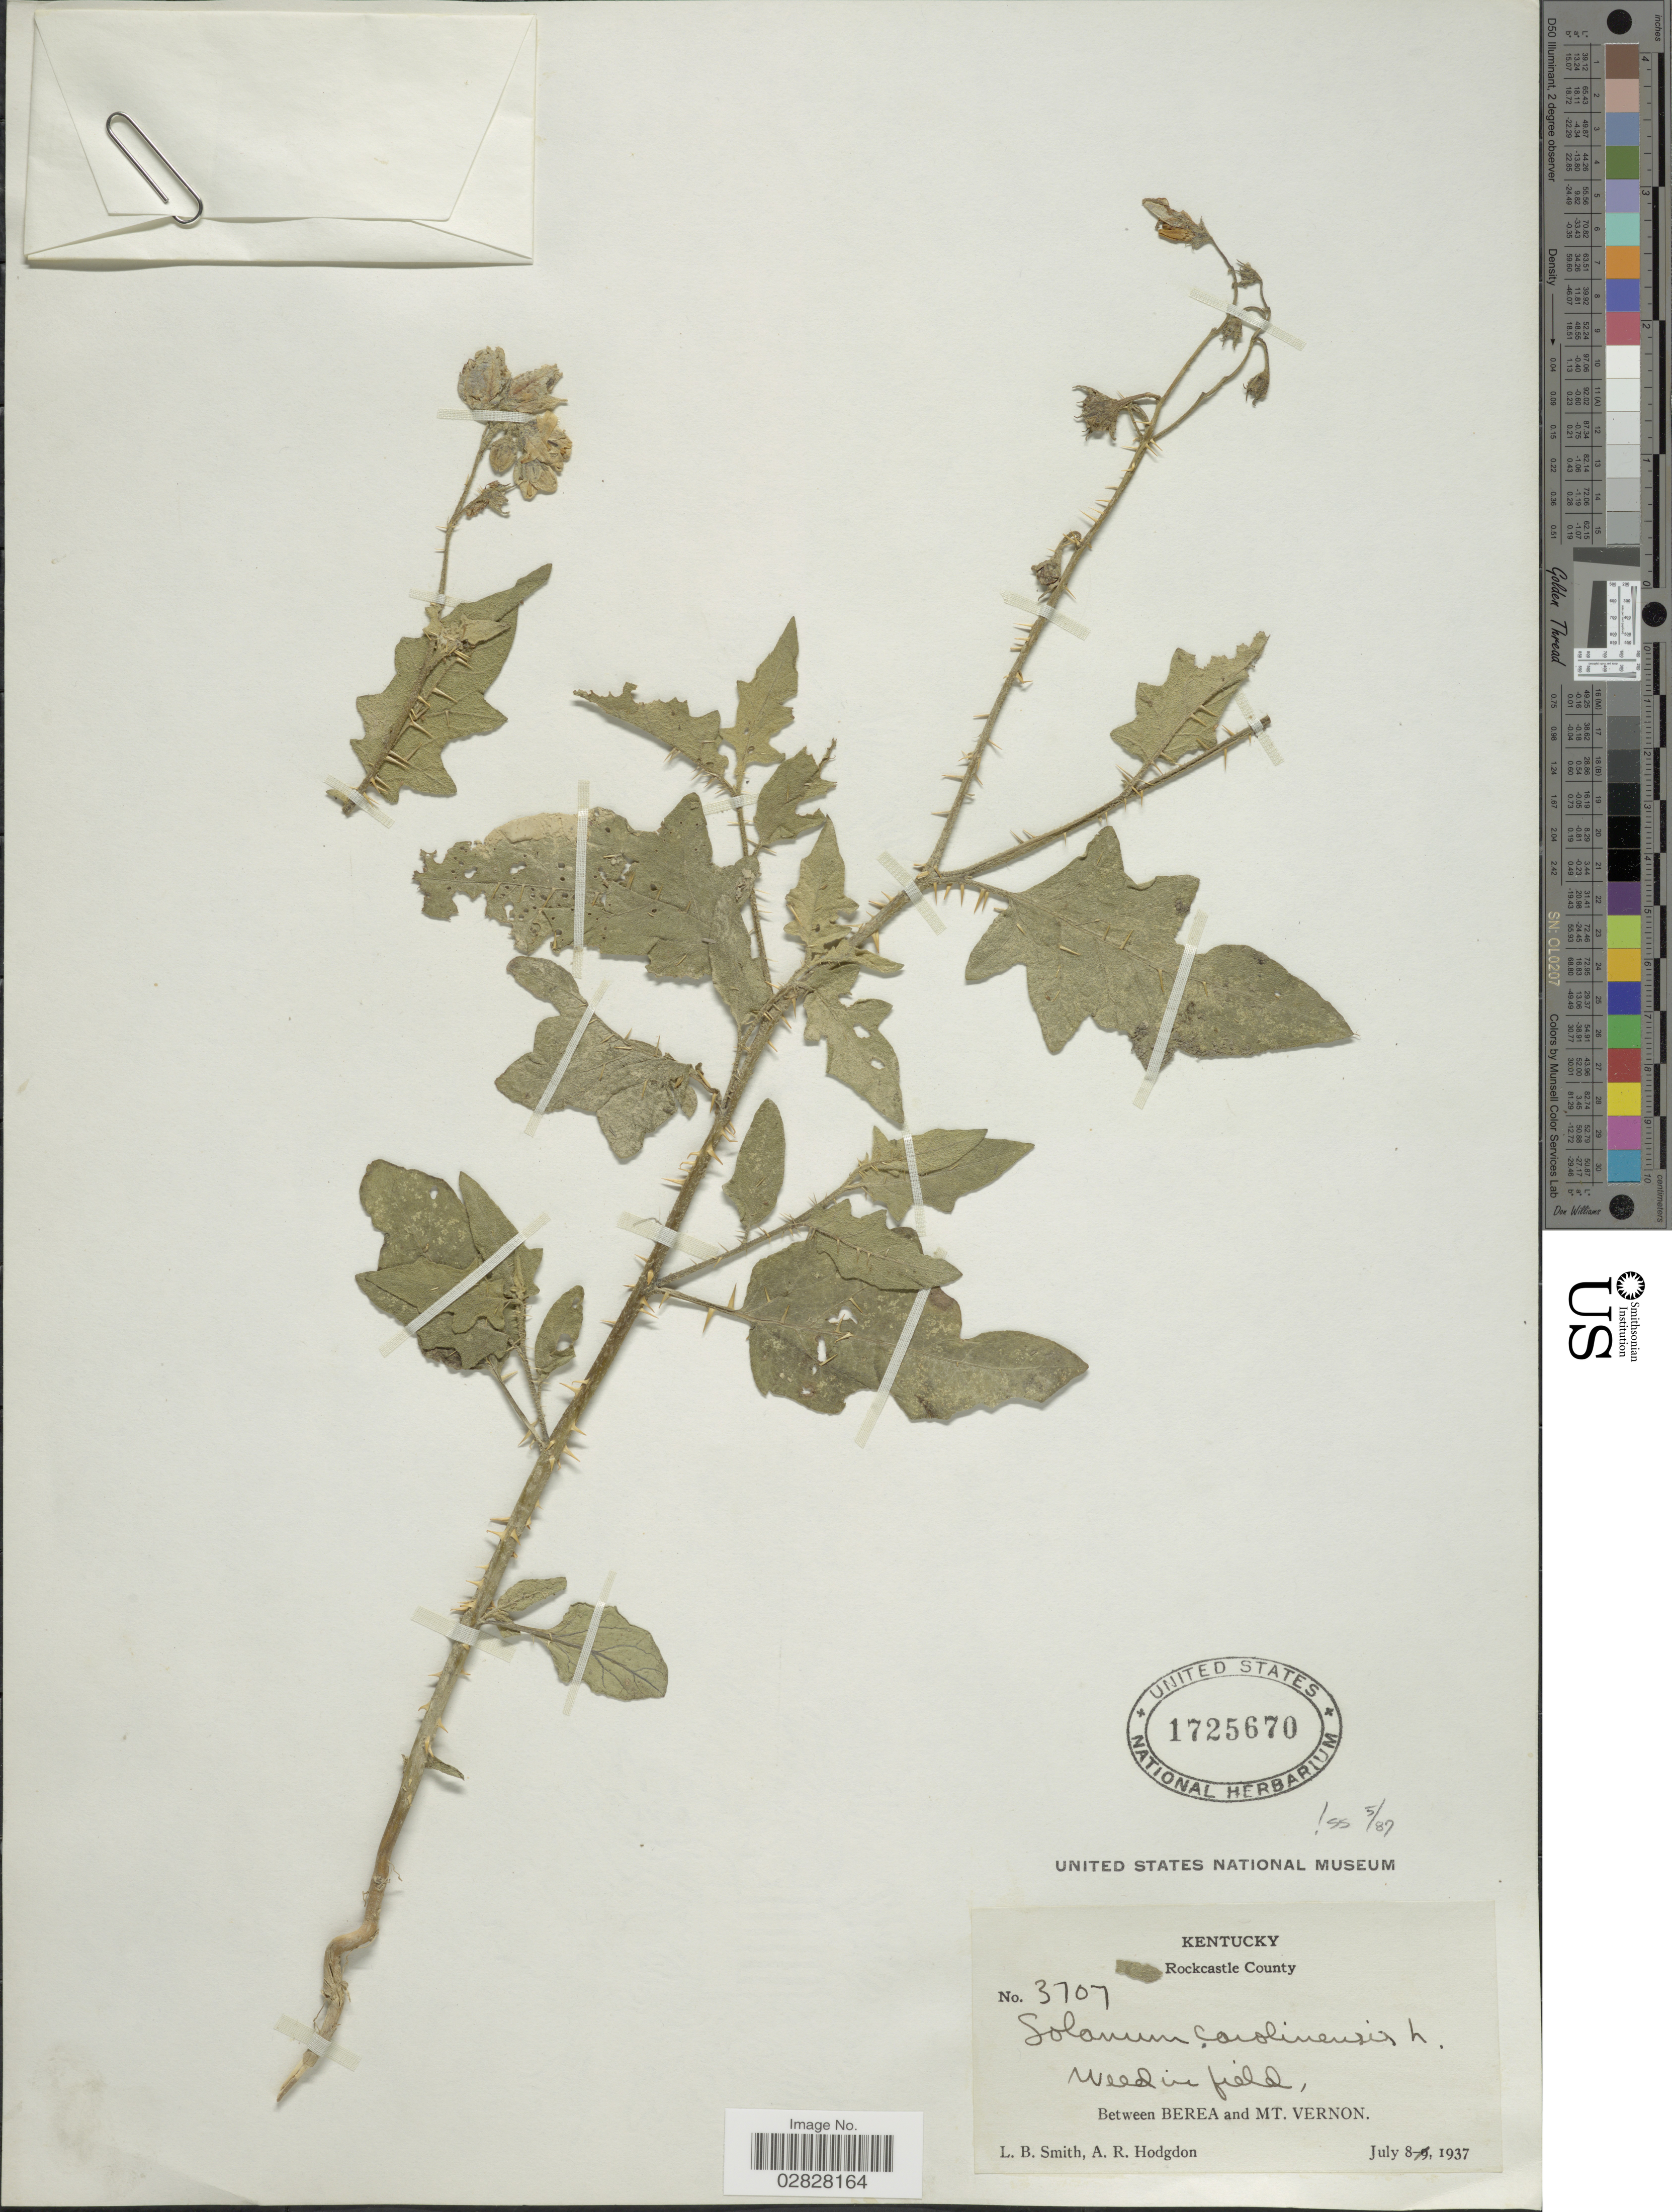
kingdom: Plantae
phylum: Tracheophyta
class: Magnoliopsida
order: Solanales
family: Solanaceae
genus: Solanum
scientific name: Solanum carolinense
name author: L.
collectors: L. Smith & A. R. Hodgdon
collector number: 3707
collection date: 1937-07-08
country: United States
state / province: Kentucky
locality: Rockcastle County. Between Berea and Mt. Vernon.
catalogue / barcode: US 1725670